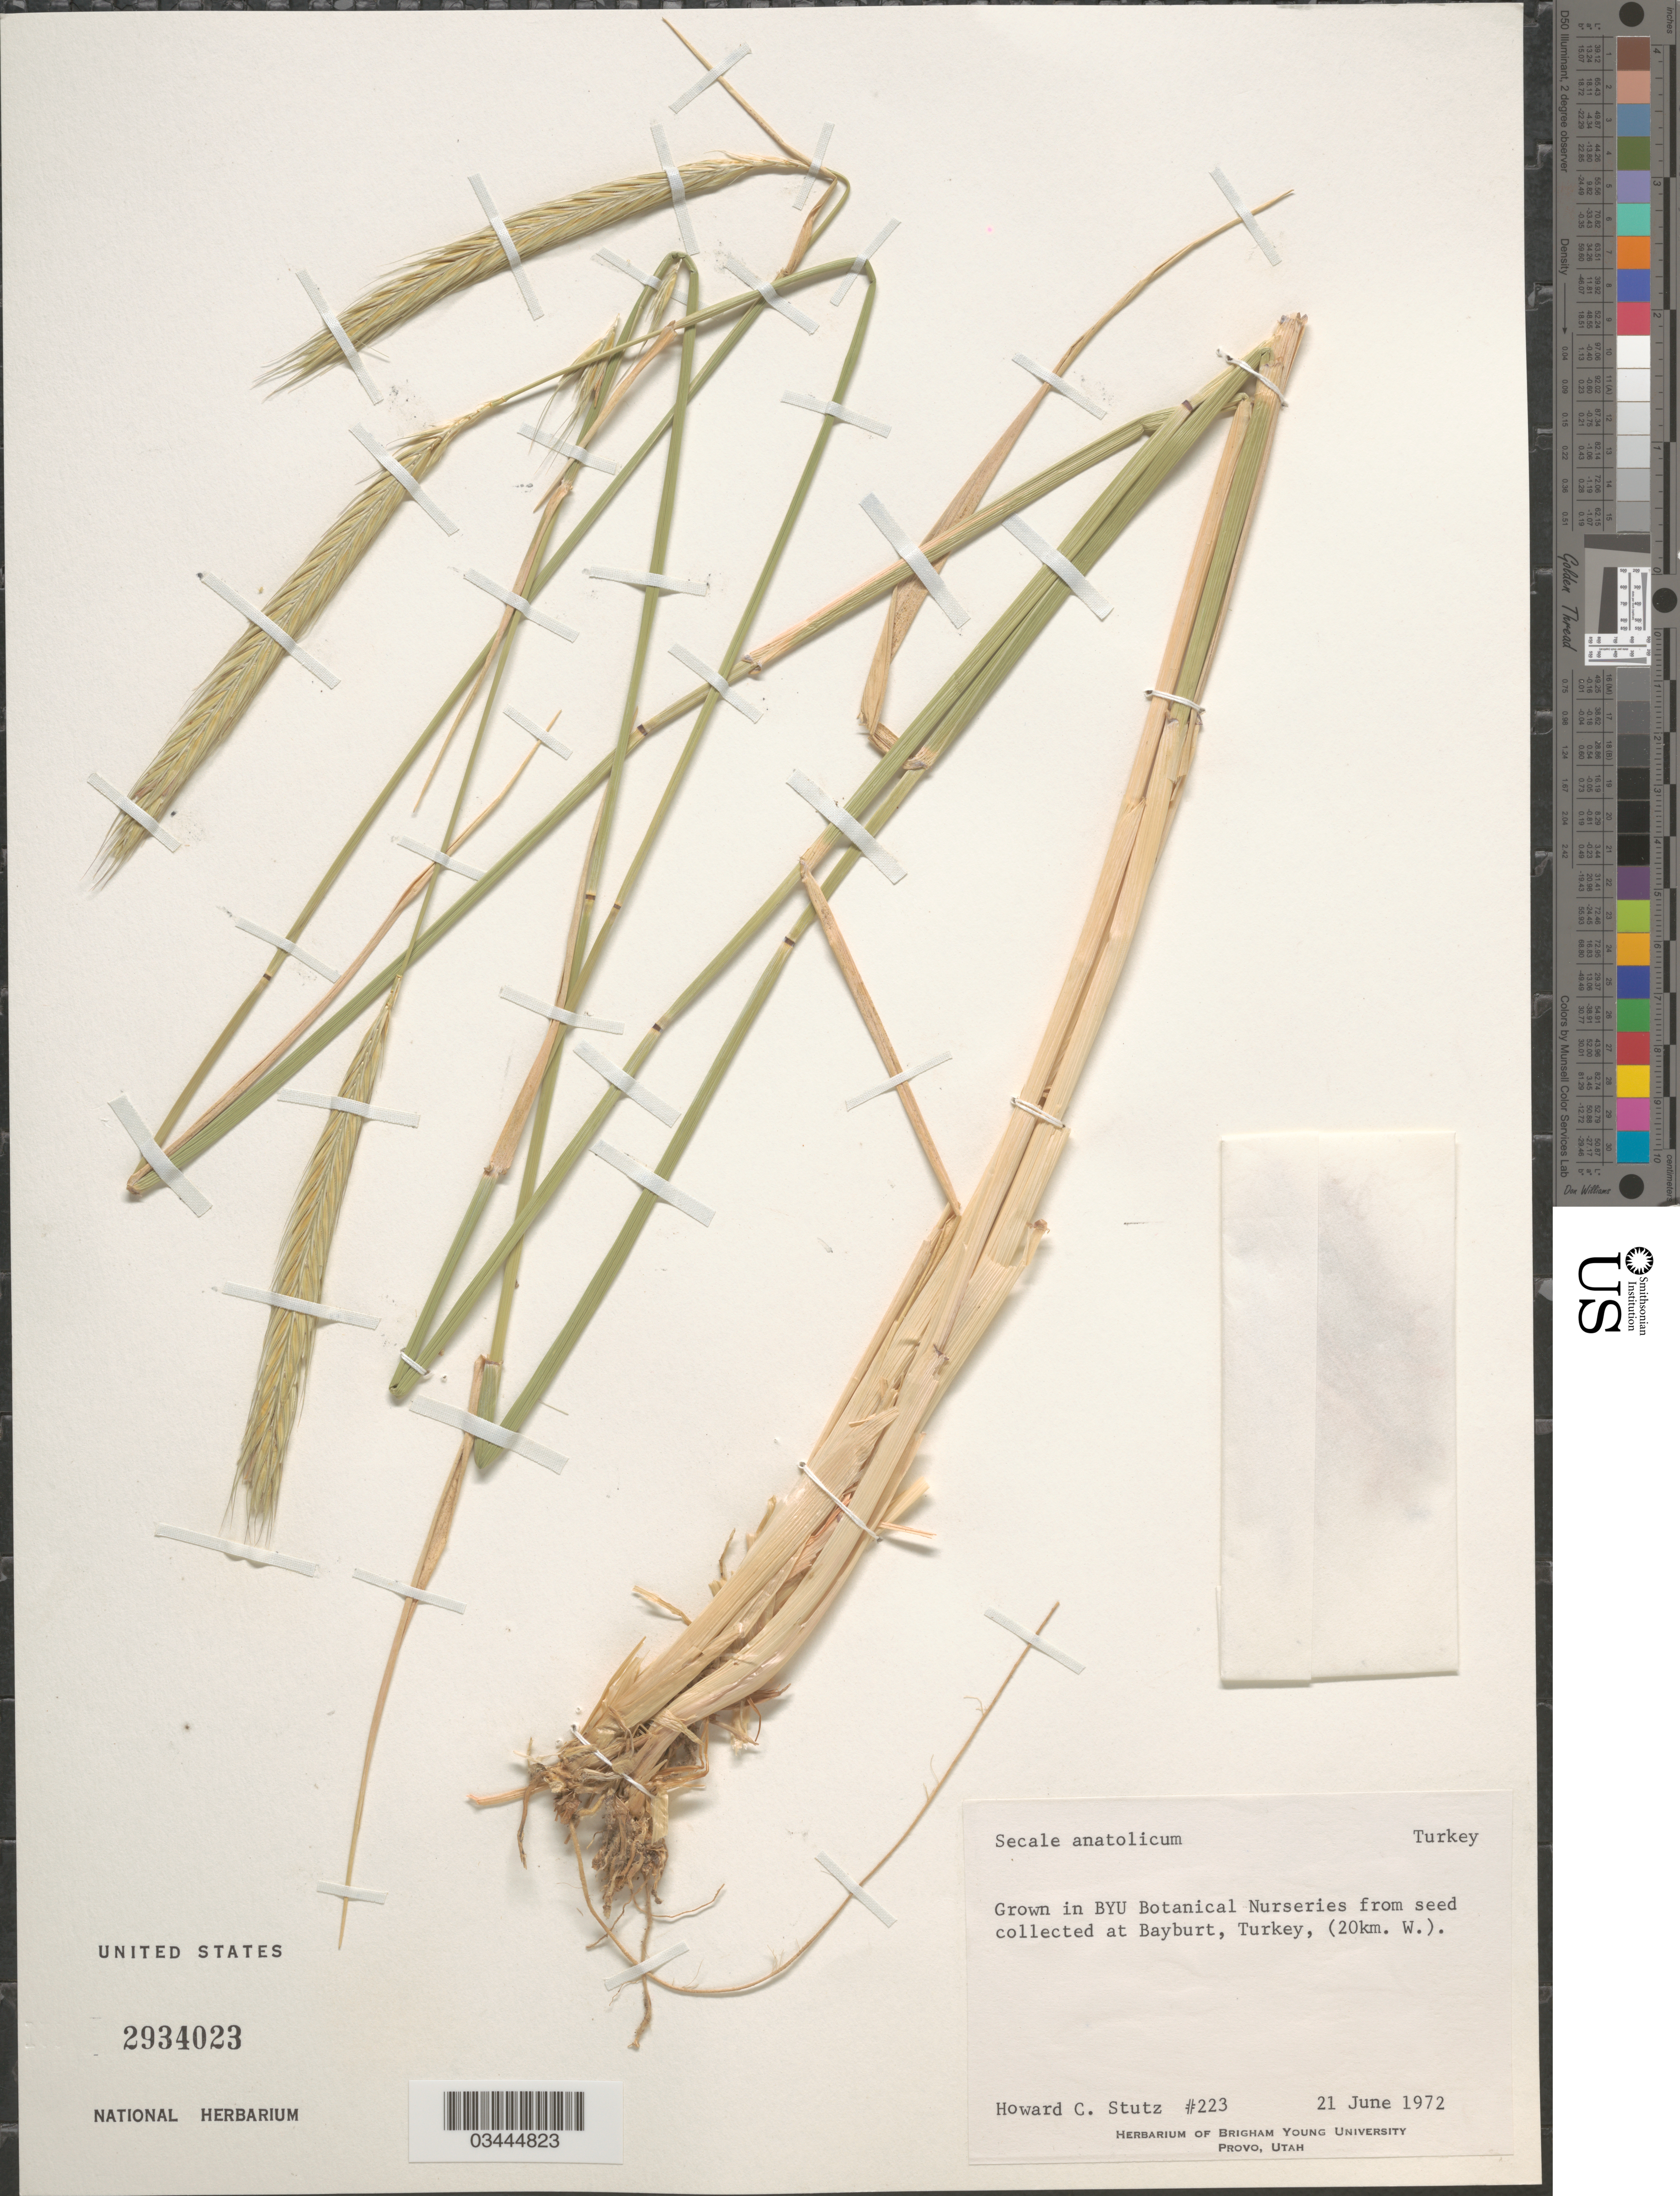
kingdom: Plantae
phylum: Tracheophyta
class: Liliopsida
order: Poales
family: Poaceae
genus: Secale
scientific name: Secale anatolicum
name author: Boiss.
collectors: H. Stutz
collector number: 223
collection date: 1972-06-21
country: United States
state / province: Utah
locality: In BYU Botanical Nurseries.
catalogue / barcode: US 2934023